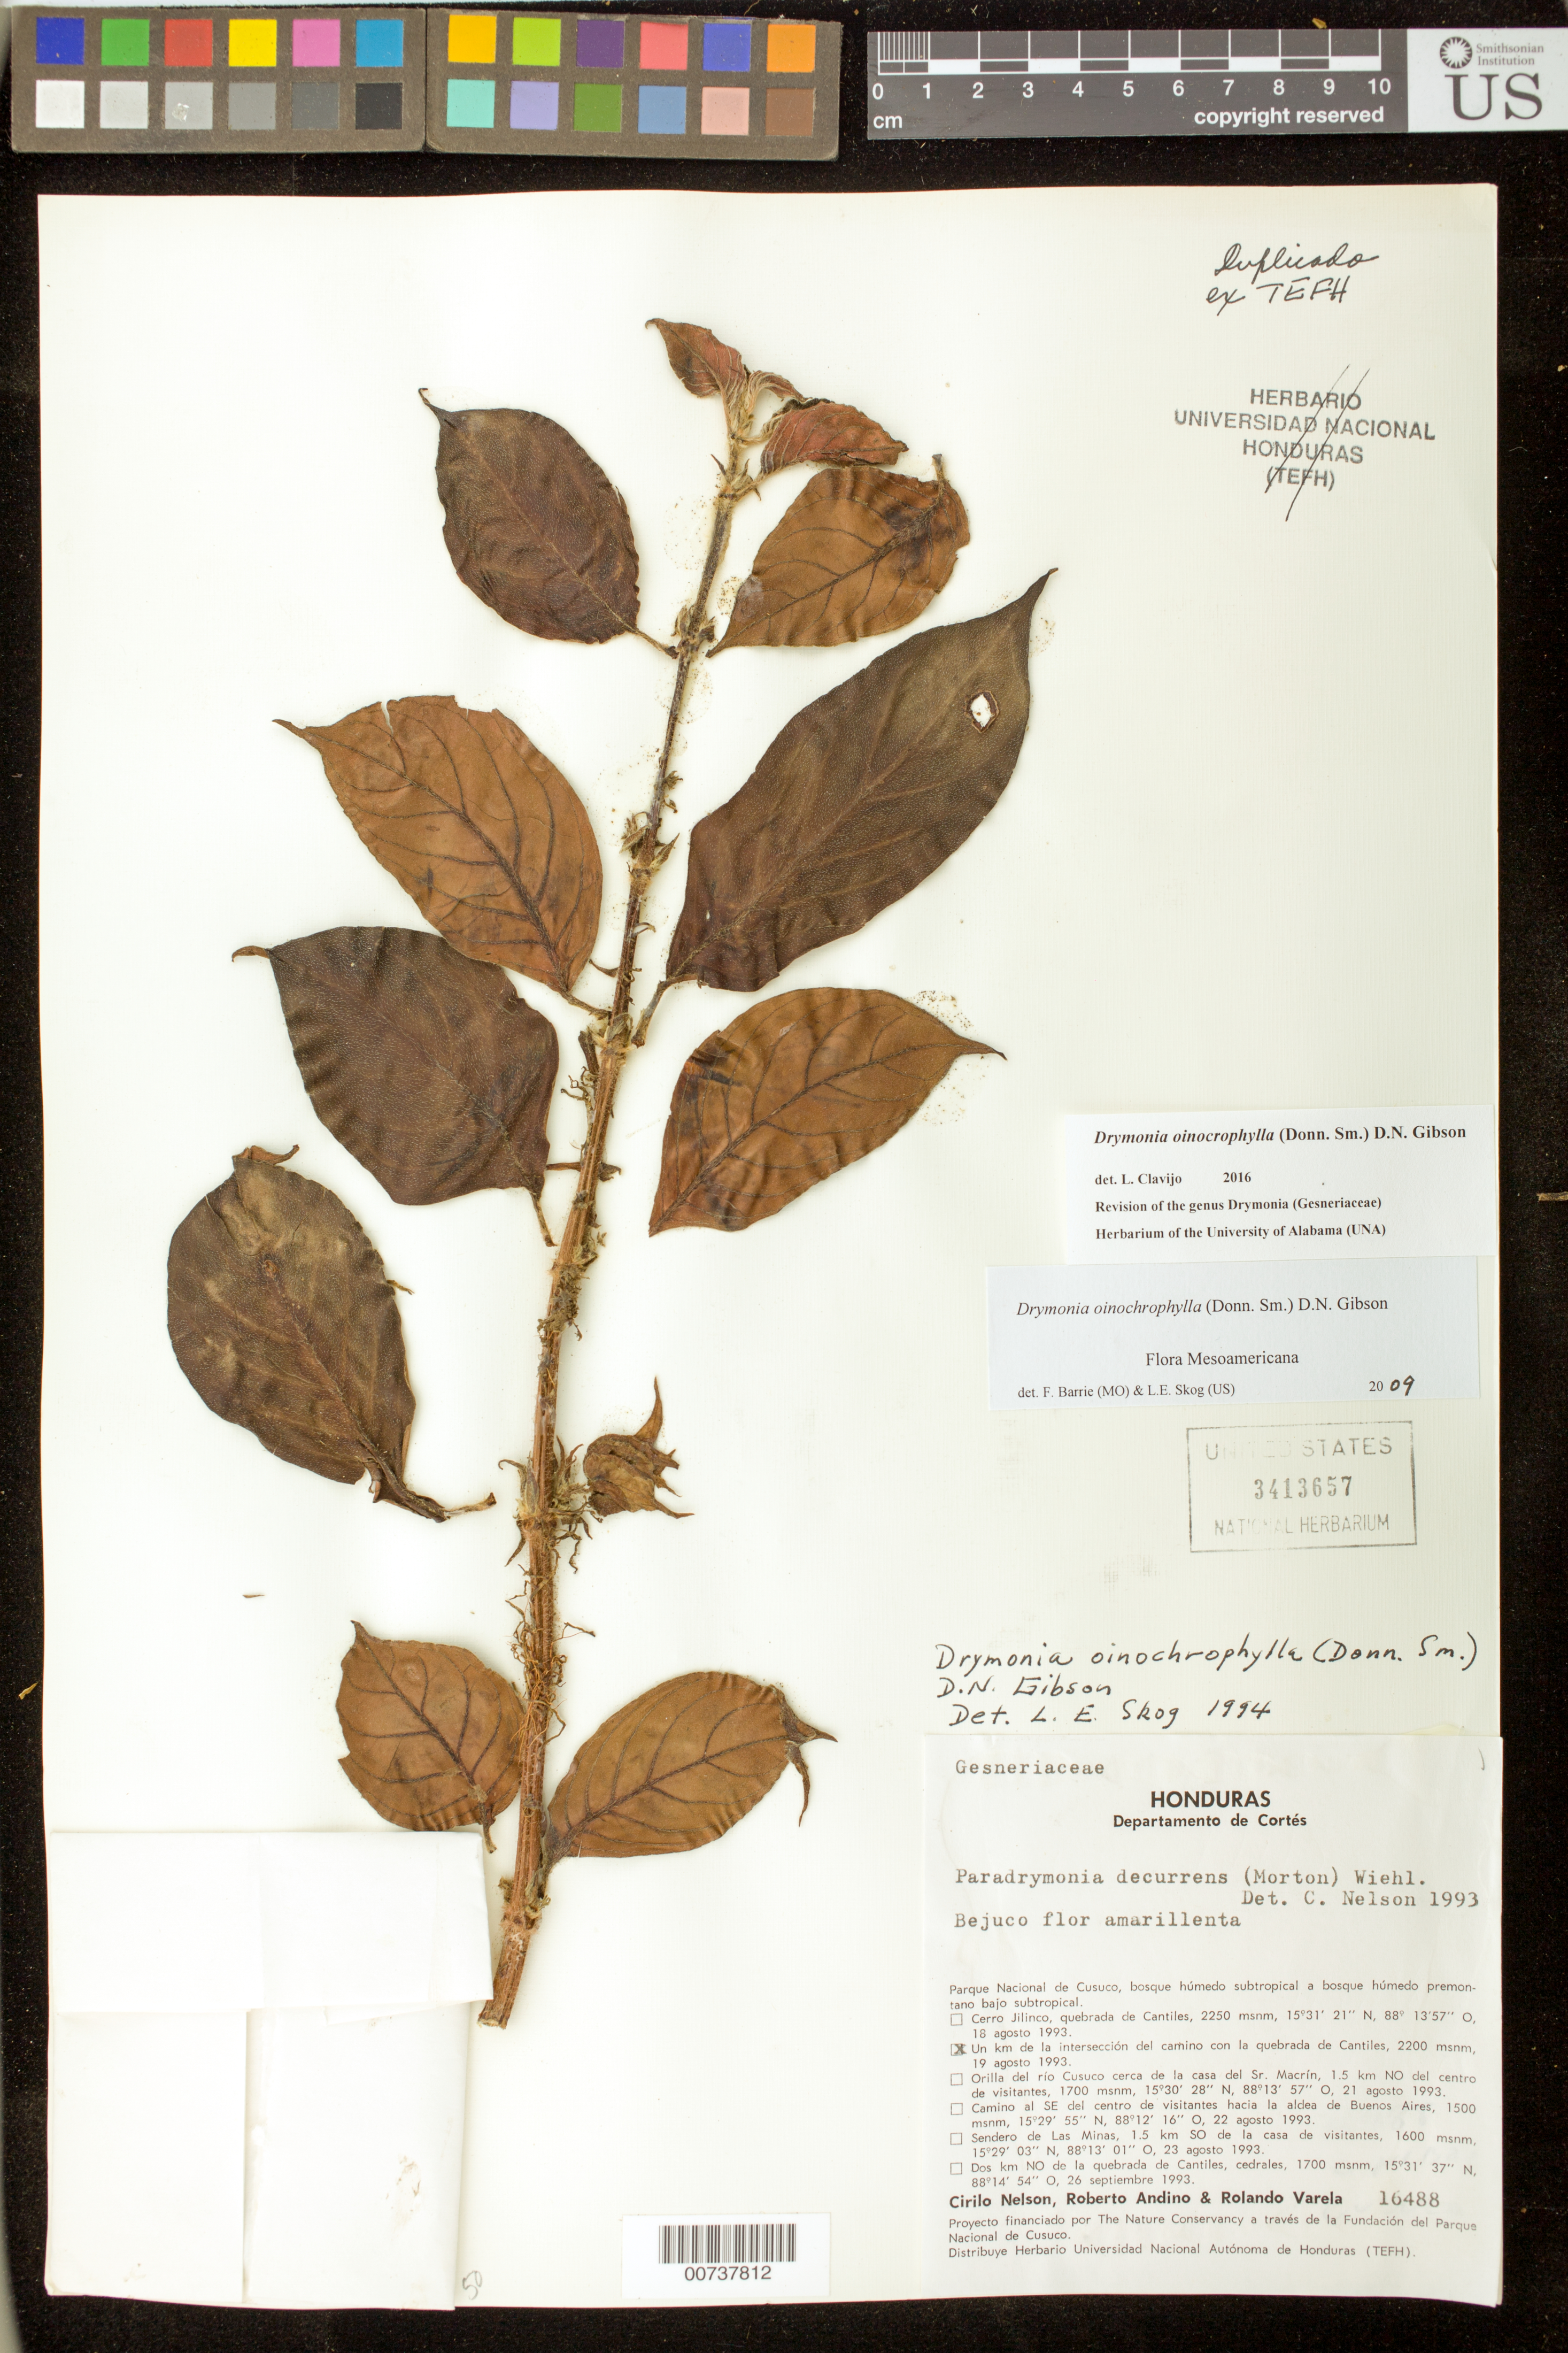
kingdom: Plantae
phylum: Tracheophyta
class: Magnoliopsida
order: Lamiales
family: Gesneriaceae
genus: Drymonia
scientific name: Drymonia oinochrophylla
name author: (Donn. Sm.) D.N. Gibson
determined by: Skog, Laurence E.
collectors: C. Nelson, R. Andino & R. Varela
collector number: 16488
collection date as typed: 19 Aug 1993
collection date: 1993-08-19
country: Honduras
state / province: Cortés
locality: Parque Nacional de Cusuco, un km de la intersección del camino con la quebrada de Cantiles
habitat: Bosque húmedo subropical a bosque húmedo premontano bajo subtropical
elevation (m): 2200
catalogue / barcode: US 3413657